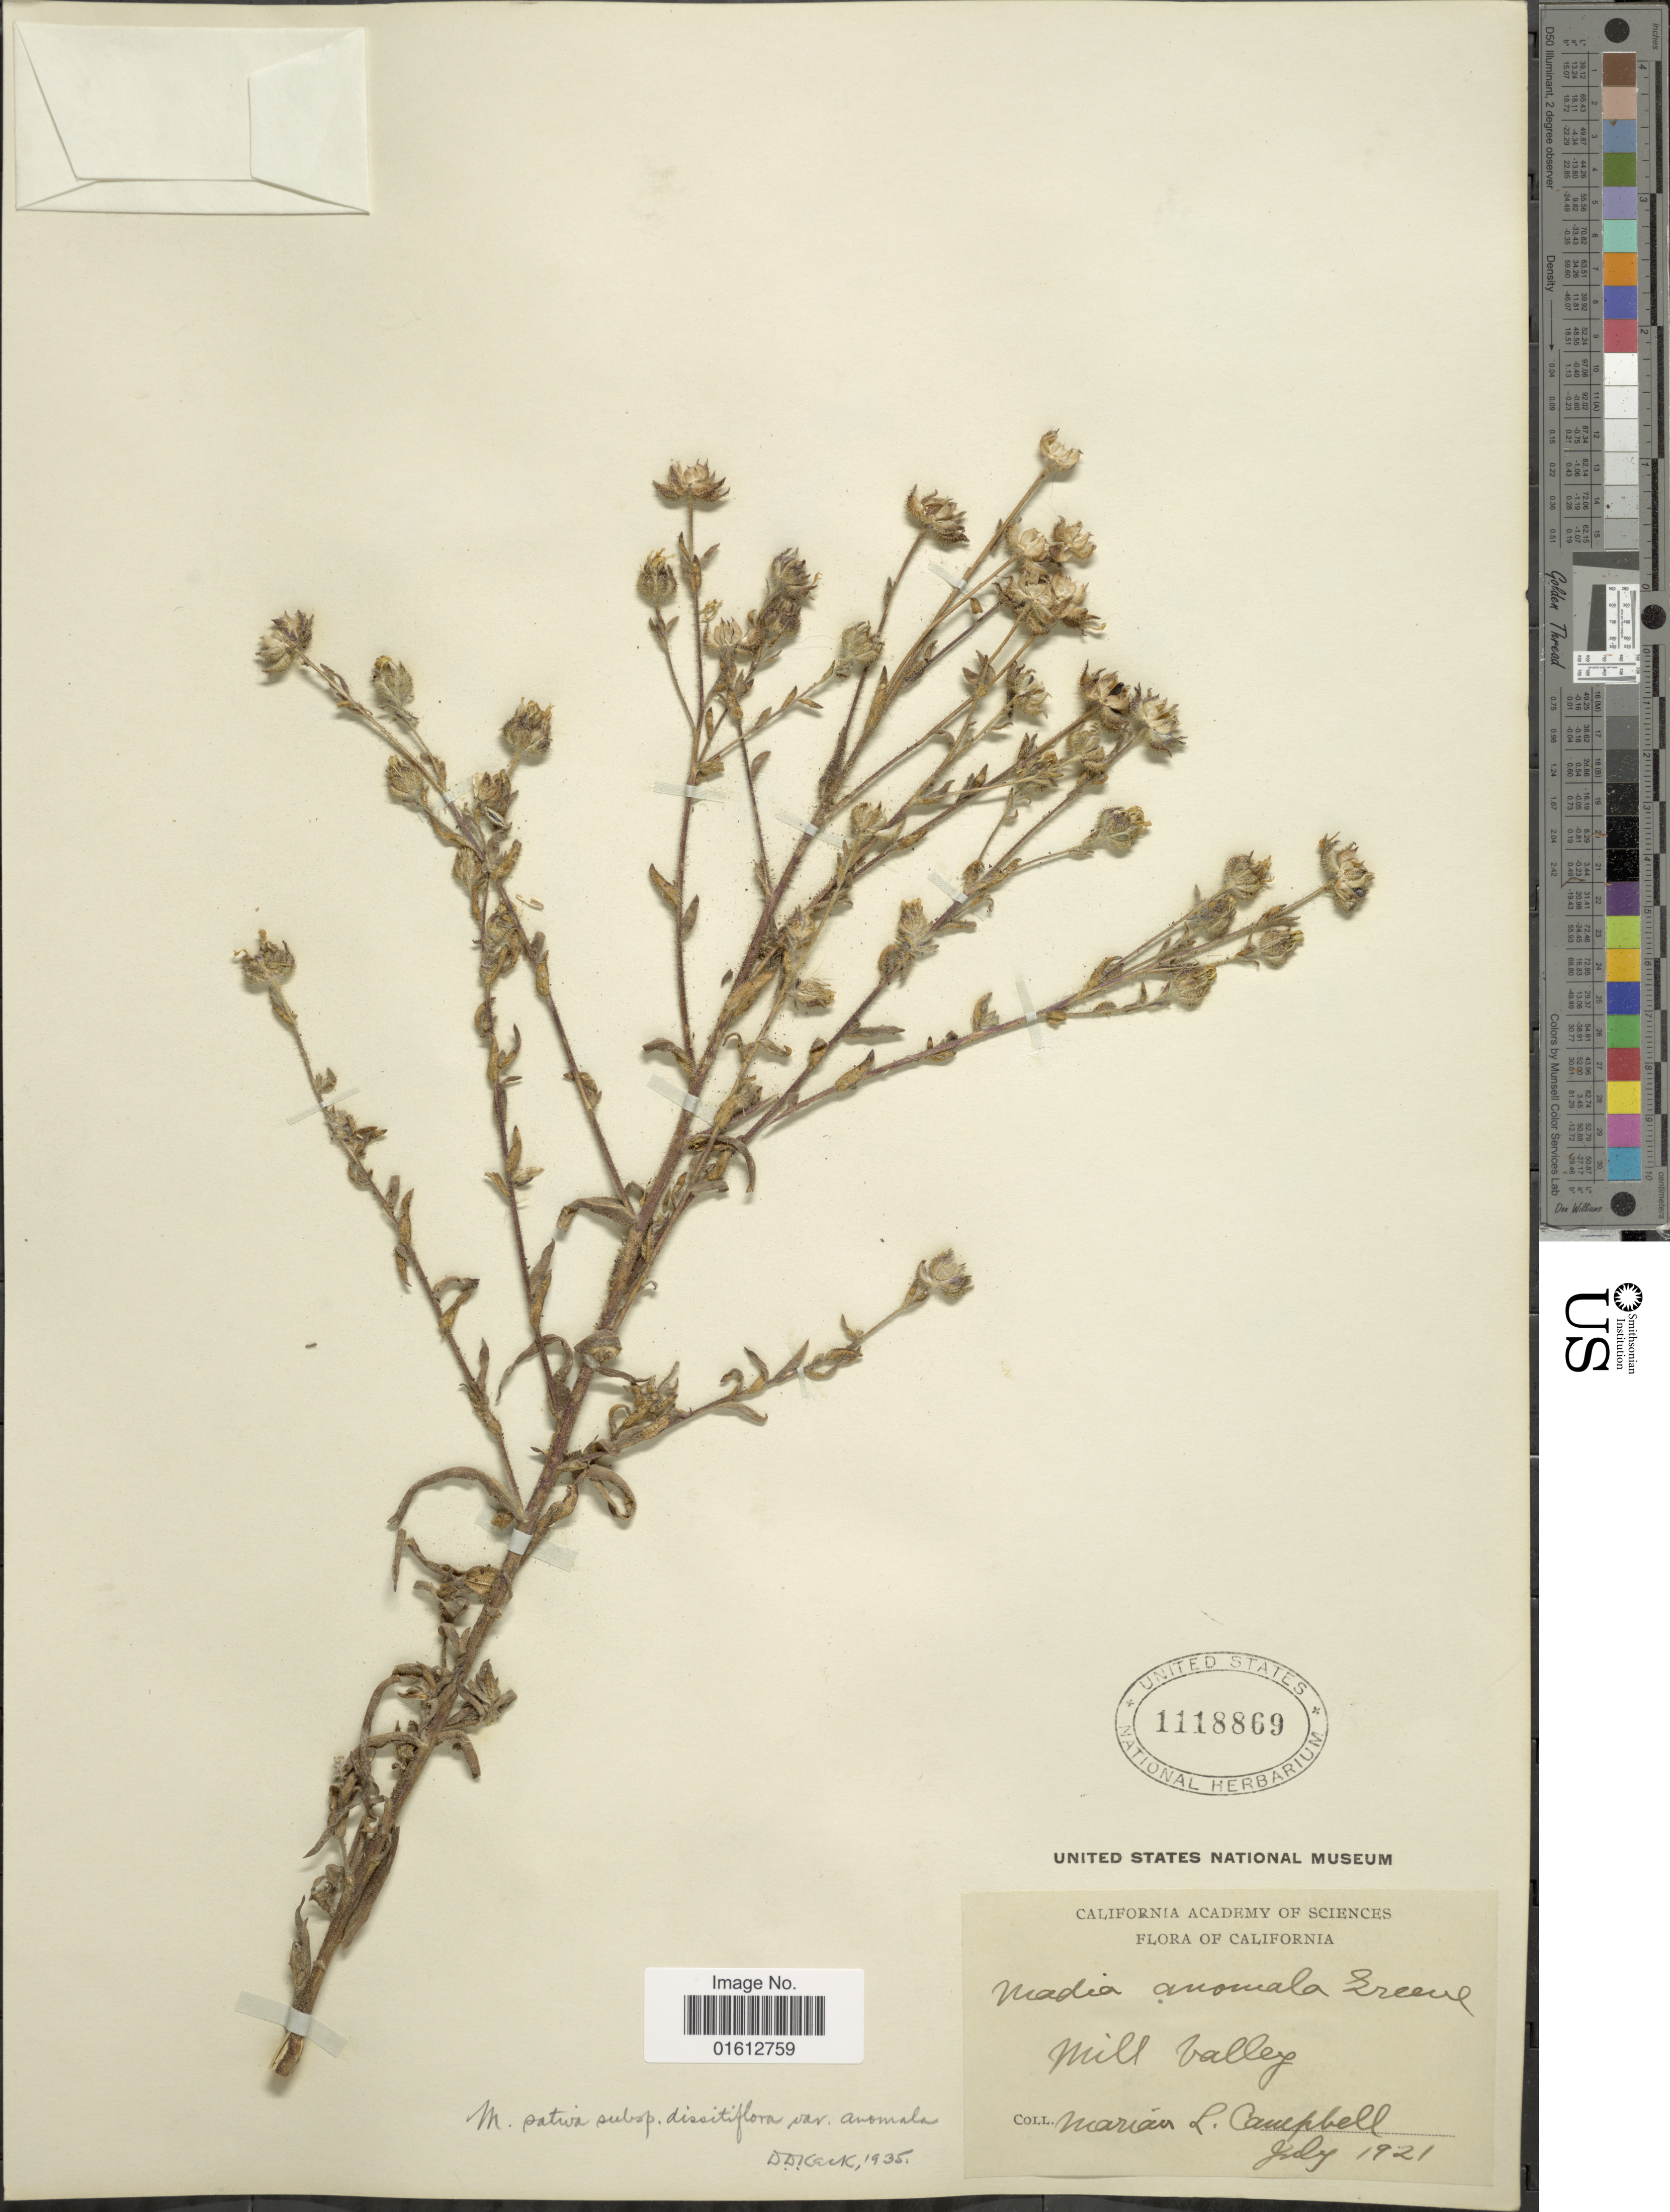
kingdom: Plantae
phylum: Tracheophyta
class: Magnoliopsida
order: Asterales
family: Asteraceae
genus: Madia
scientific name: Madia gracilis subsp. gracilis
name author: (Sm.) D.D. Keck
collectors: M. L. Campbell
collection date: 1921-07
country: United States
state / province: California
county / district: Marin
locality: California, Mill Valley.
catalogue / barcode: US 1118869